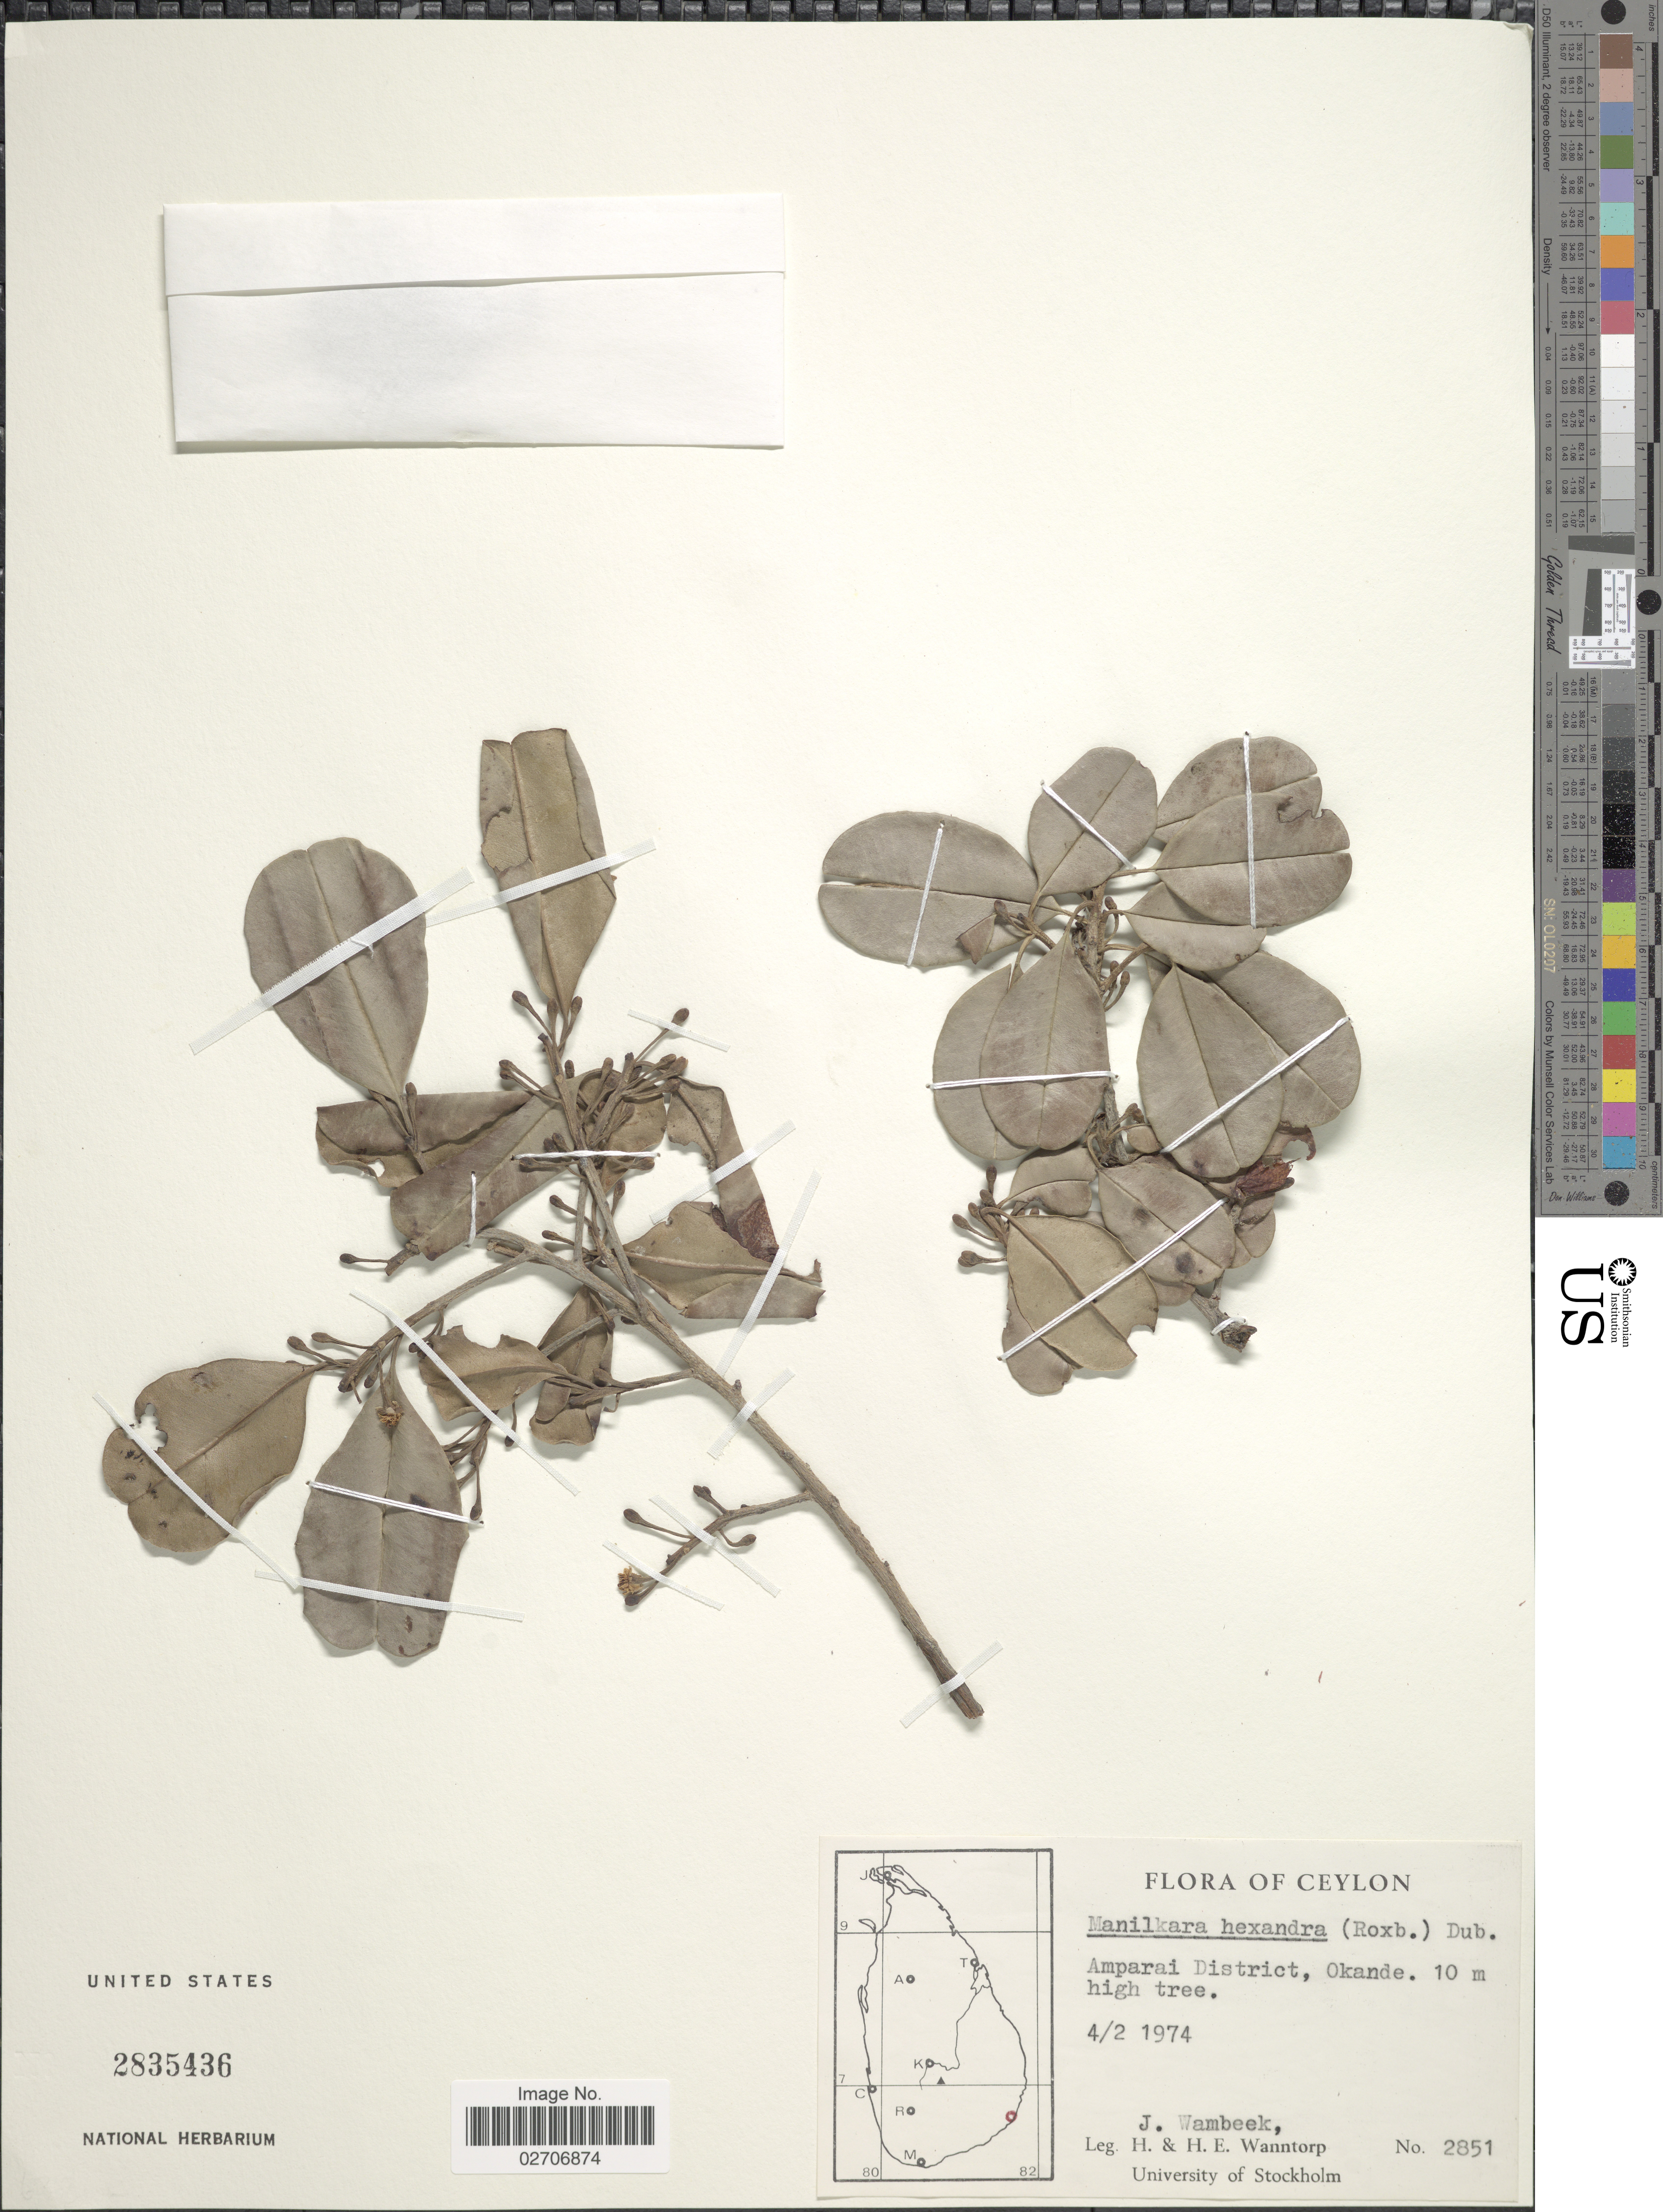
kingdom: Plantae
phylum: Tracheophyta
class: Magnoliopsida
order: Ericales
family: Sapotaceae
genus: Manilkara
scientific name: Manilkara hexandra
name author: (Roxb.) Dubard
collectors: J. Wambeek, H. Wanntorp & H. Wanntorp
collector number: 2851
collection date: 1974-02-04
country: Sri Lanka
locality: Ceylon, Amparai District, Okande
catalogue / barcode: US 2835436